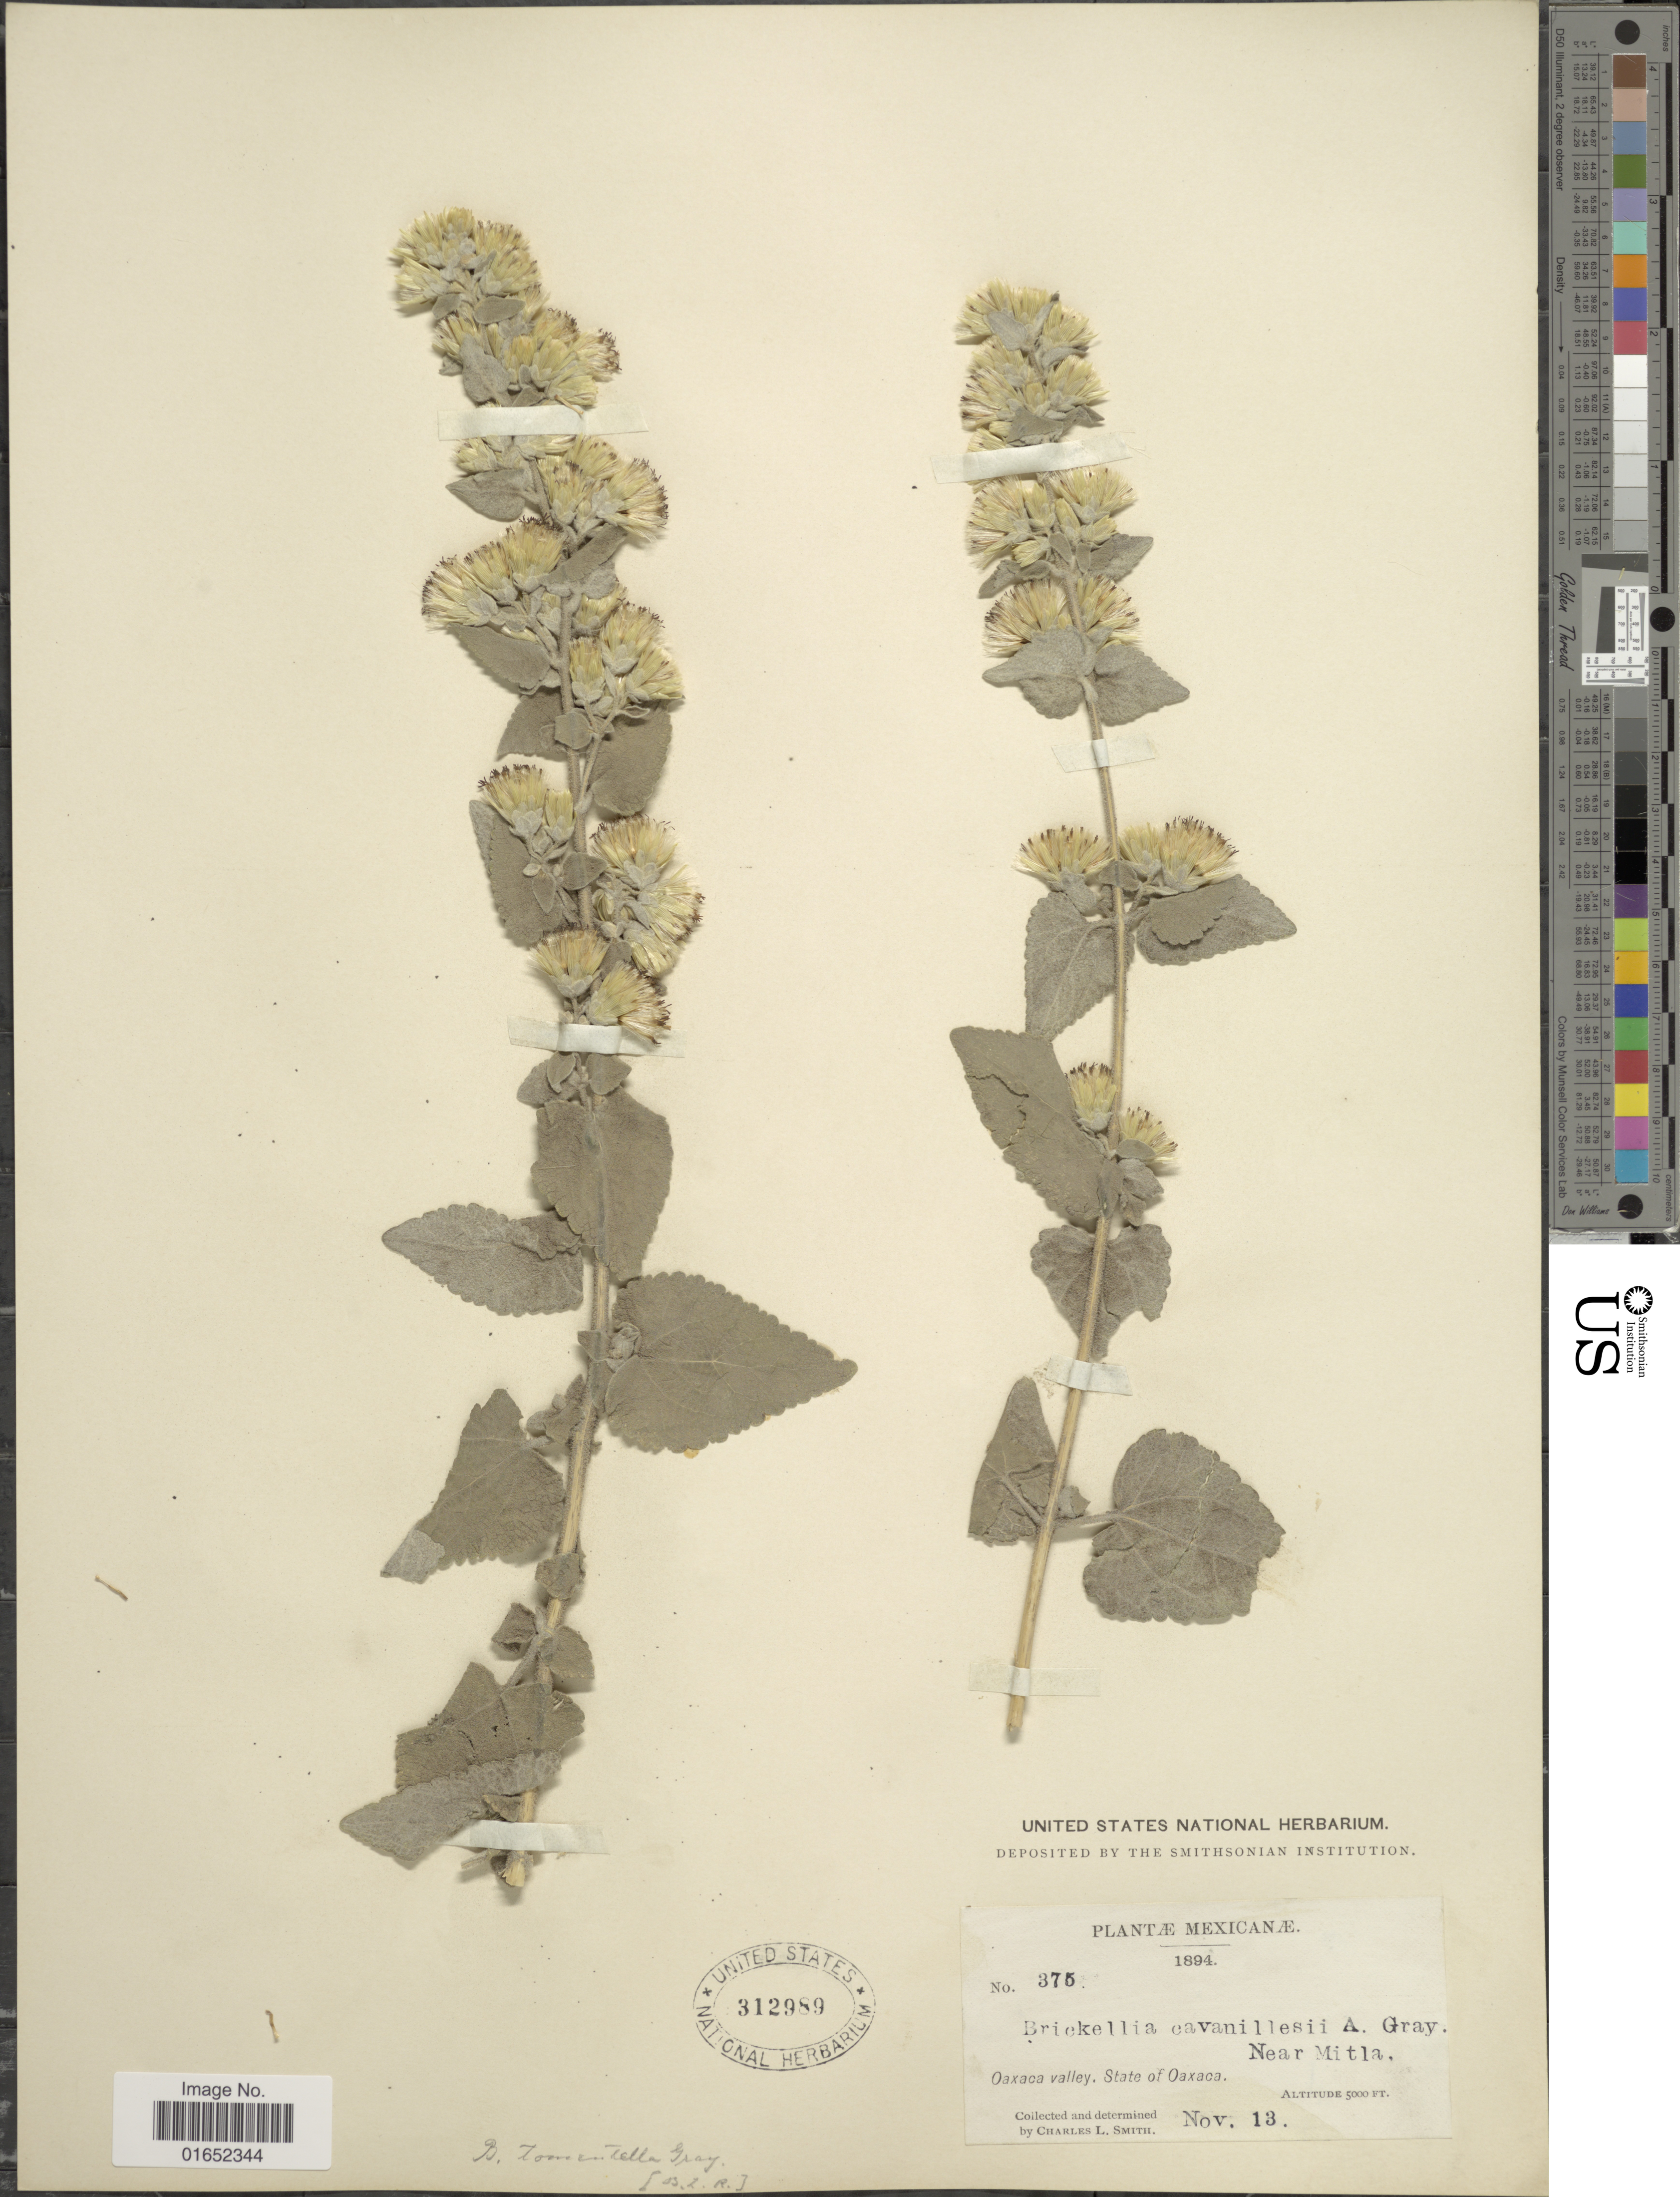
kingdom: Plantae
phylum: Tracheophyta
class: Magnoliopsida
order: Asterales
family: Asteraceae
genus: Brickellia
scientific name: Brickellia tomentella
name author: A. Gray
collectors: C. L. Smith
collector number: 375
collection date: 1894-11-13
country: Mexico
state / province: Oaxaca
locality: Oaxaca valley, Near Mitla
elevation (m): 1524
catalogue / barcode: US 312989